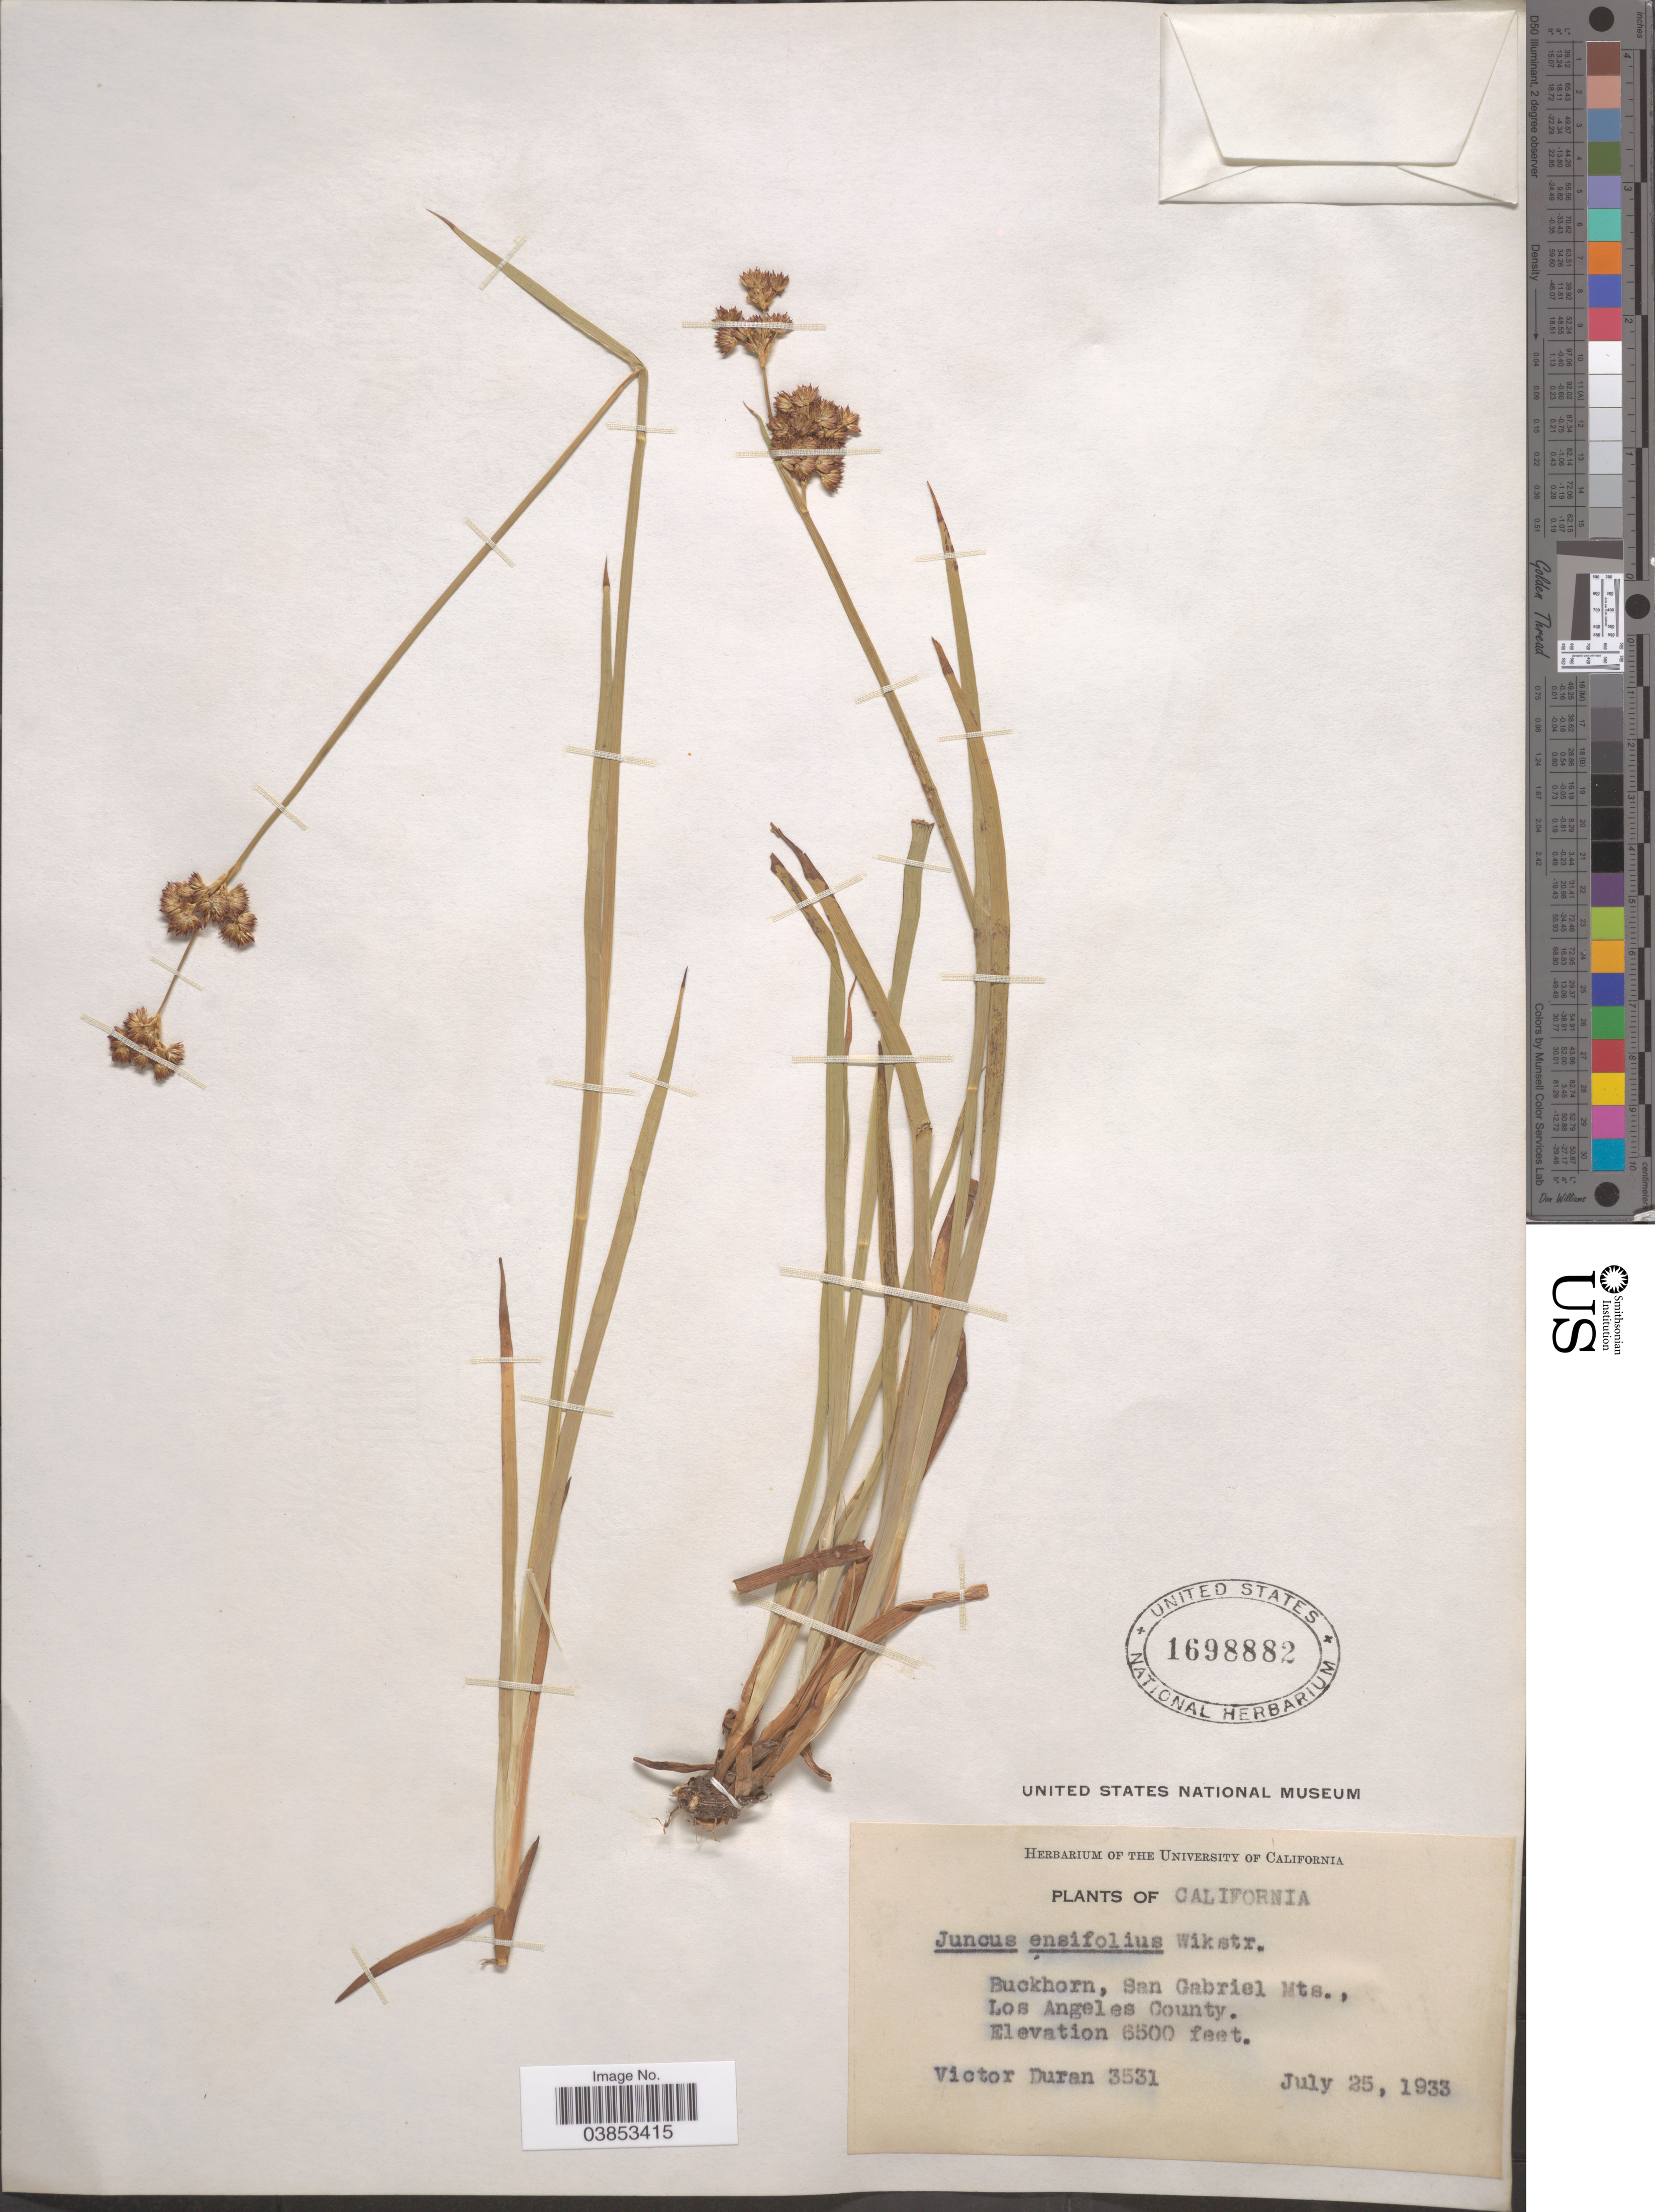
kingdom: Plantae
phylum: Tracheophyta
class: Liliopsida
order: Poales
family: Juncaceae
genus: Juncus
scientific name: Juncus ensifolius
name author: Wikstr.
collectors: V. Duran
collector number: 3531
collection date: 1933-07-25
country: United States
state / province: California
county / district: Los Angeles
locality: Buckhorn, San Gabriel Mts., Los Angeles County.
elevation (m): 1981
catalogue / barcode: US 1698882